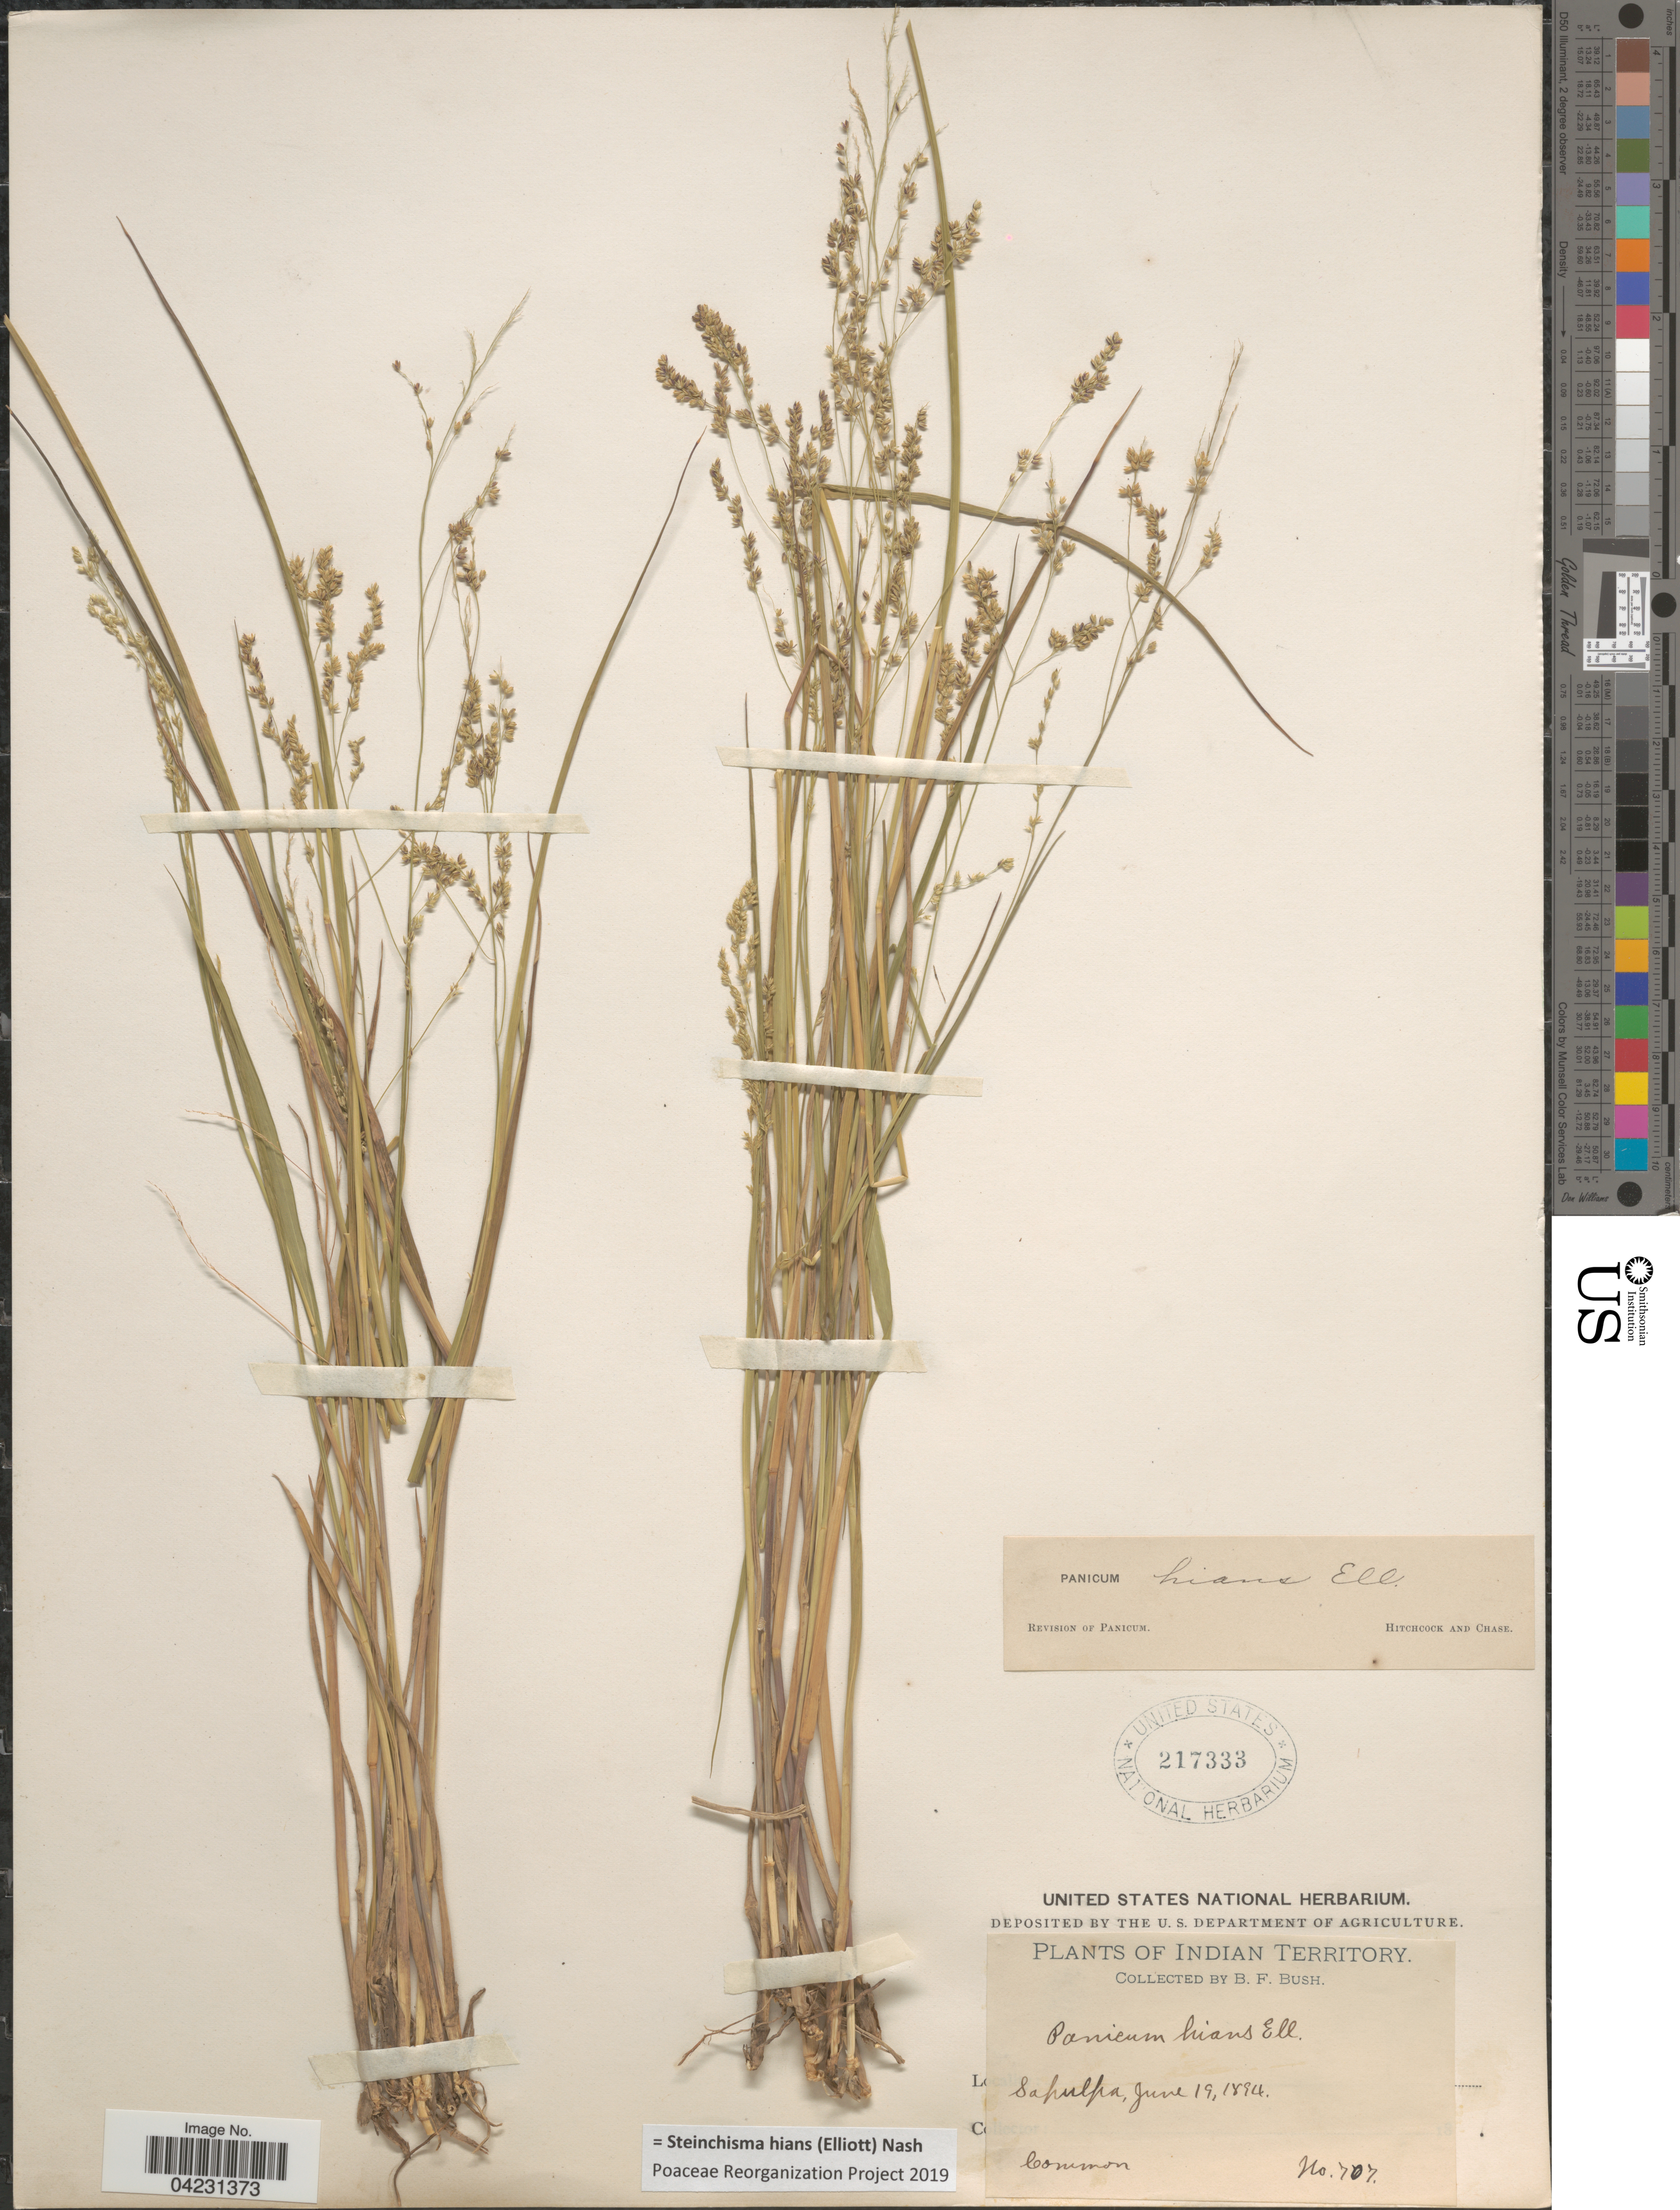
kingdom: Plantae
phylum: Tracheophyta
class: Liliopsida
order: Poales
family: Poaceae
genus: Steinchisma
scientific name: Steinchisma hians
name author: (Elliott) Nash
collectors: B. F. Bush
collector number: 707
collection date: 1894-06-19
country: United States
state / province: Oklahoma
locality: Indian Territory. Sapulpa.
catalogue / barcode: US 217333